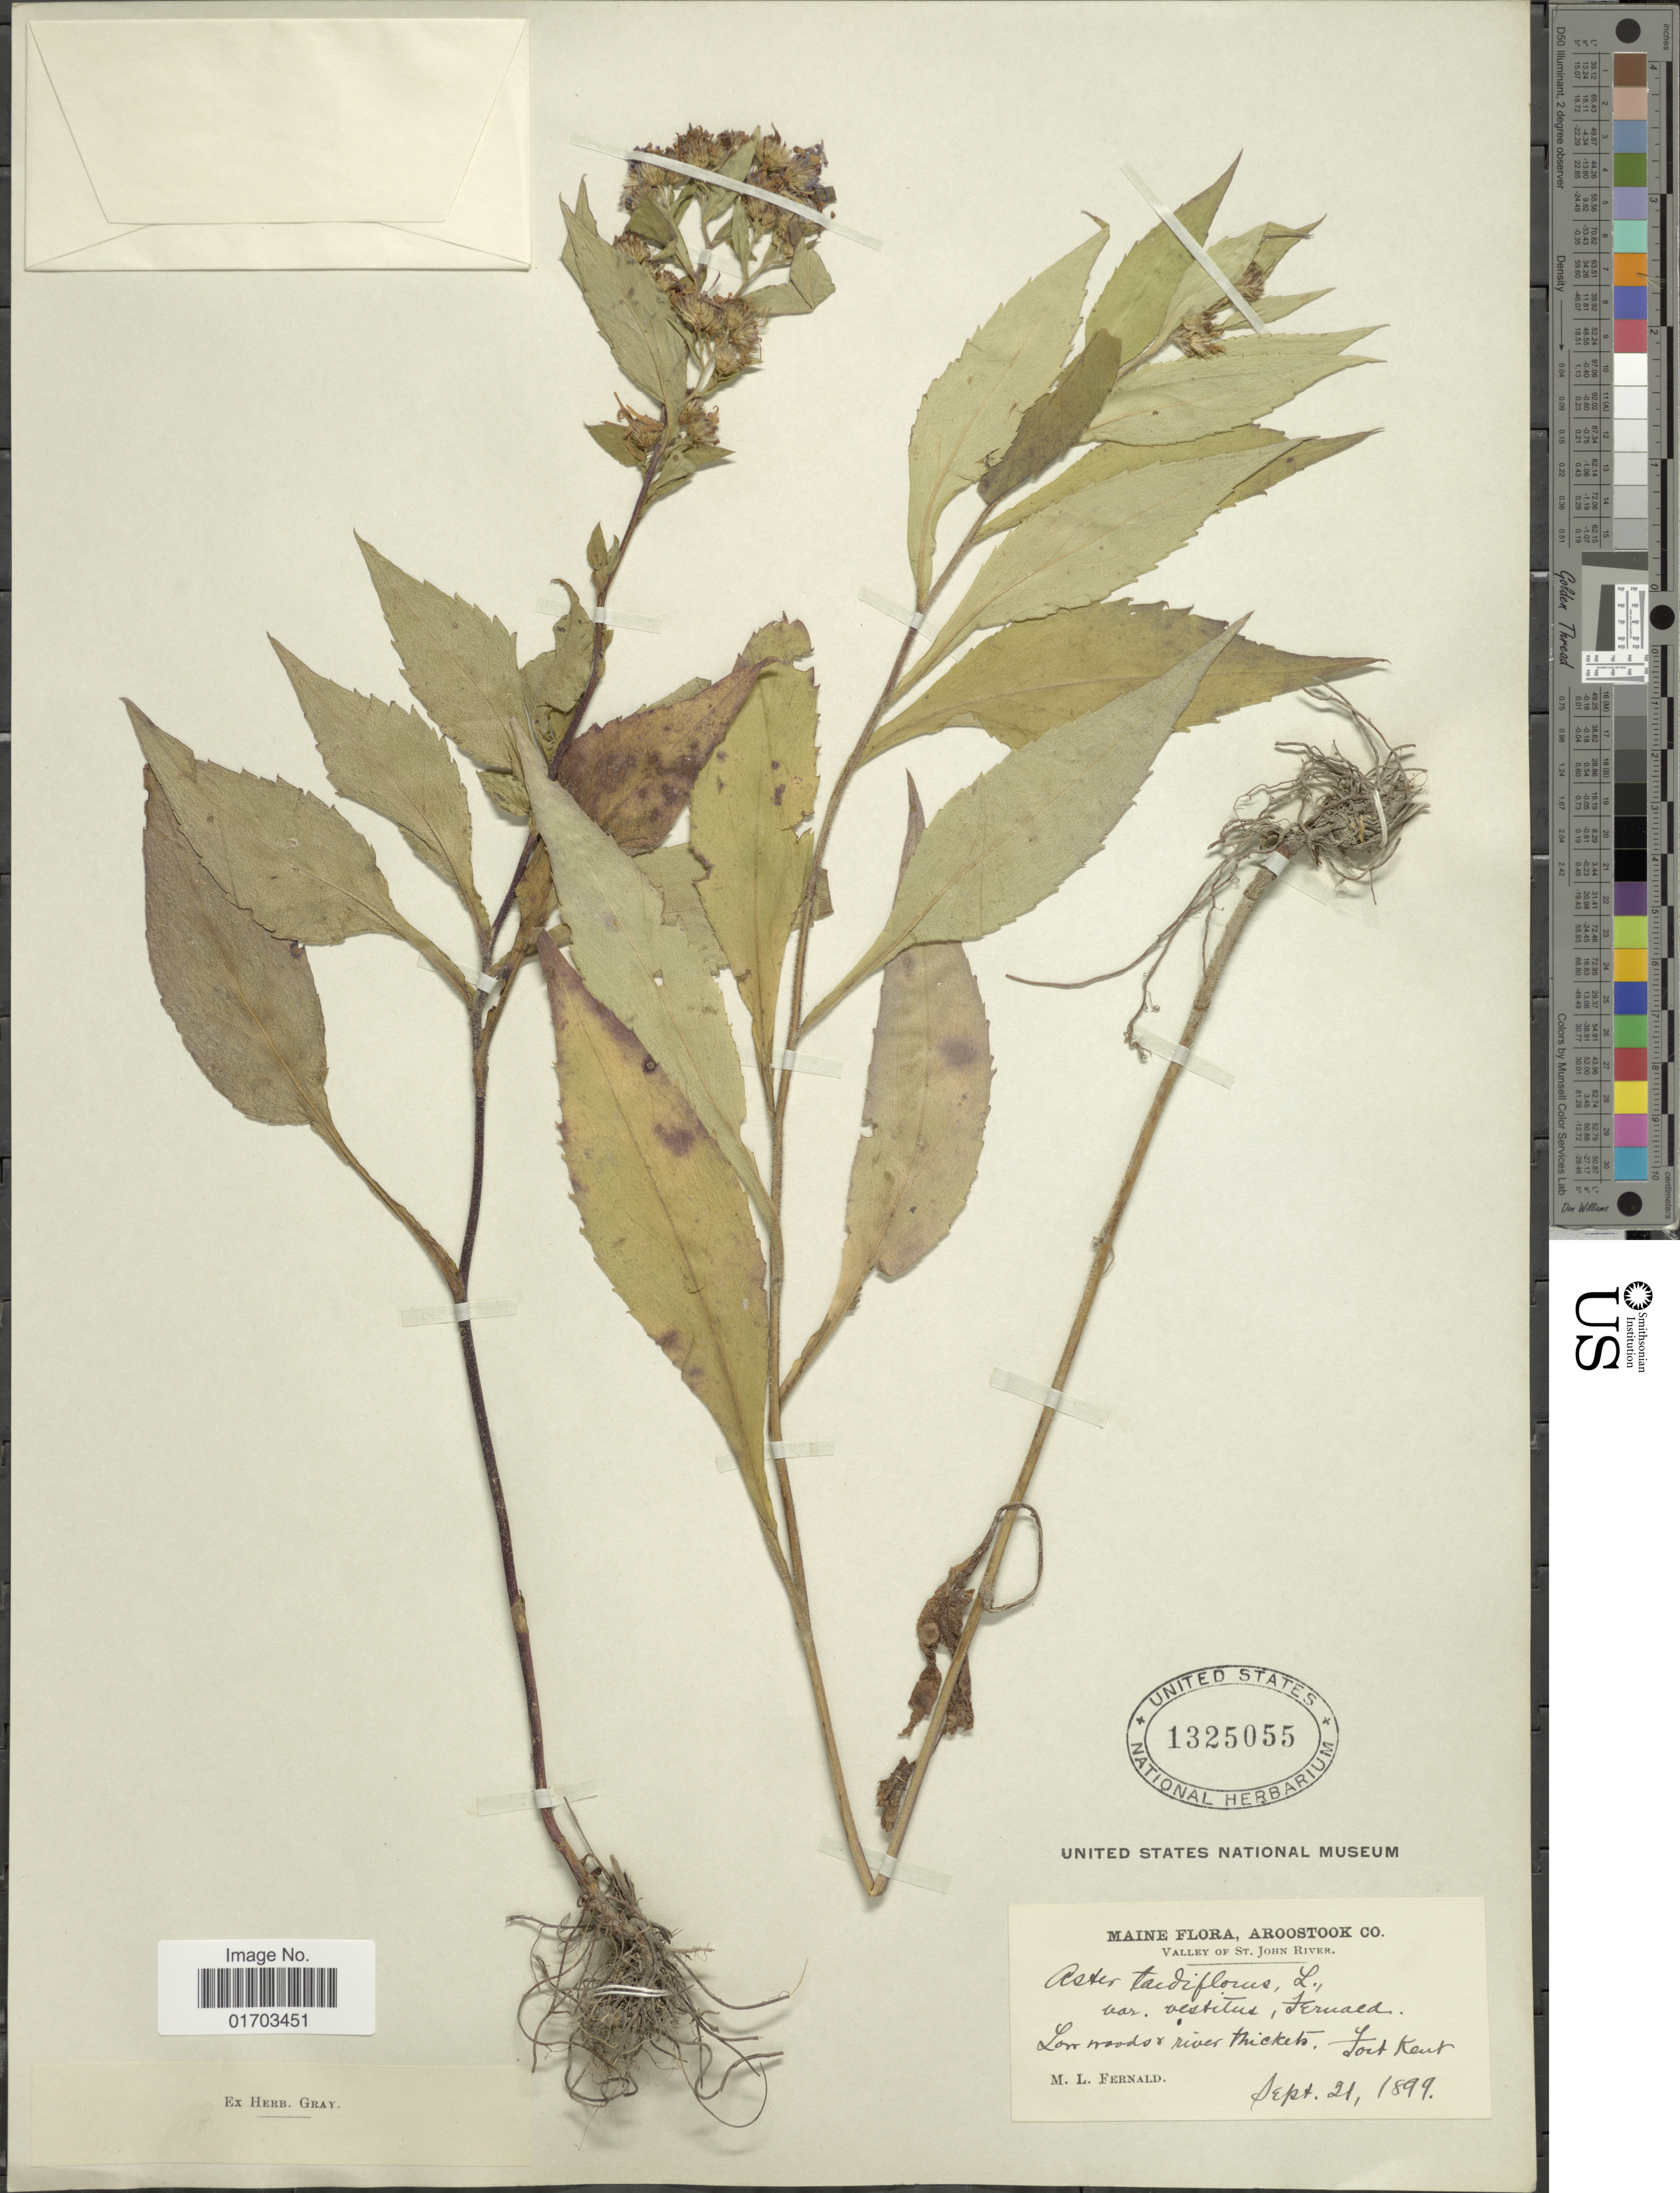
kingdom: Plantae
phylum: Tracheophyta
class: Magnoliopsida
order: Asterales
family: Asteraceae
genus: Symphyotrichum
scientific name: Symphyotrichum x tardiflorum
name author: (L.) Greuter et al.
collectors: M. L. Fernald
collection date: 1899-09-21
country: United States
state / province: Maine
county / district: Aroostook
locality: Valley of St. John River, low woods + river thickets, Fort Kent.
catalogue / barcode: US 1325055